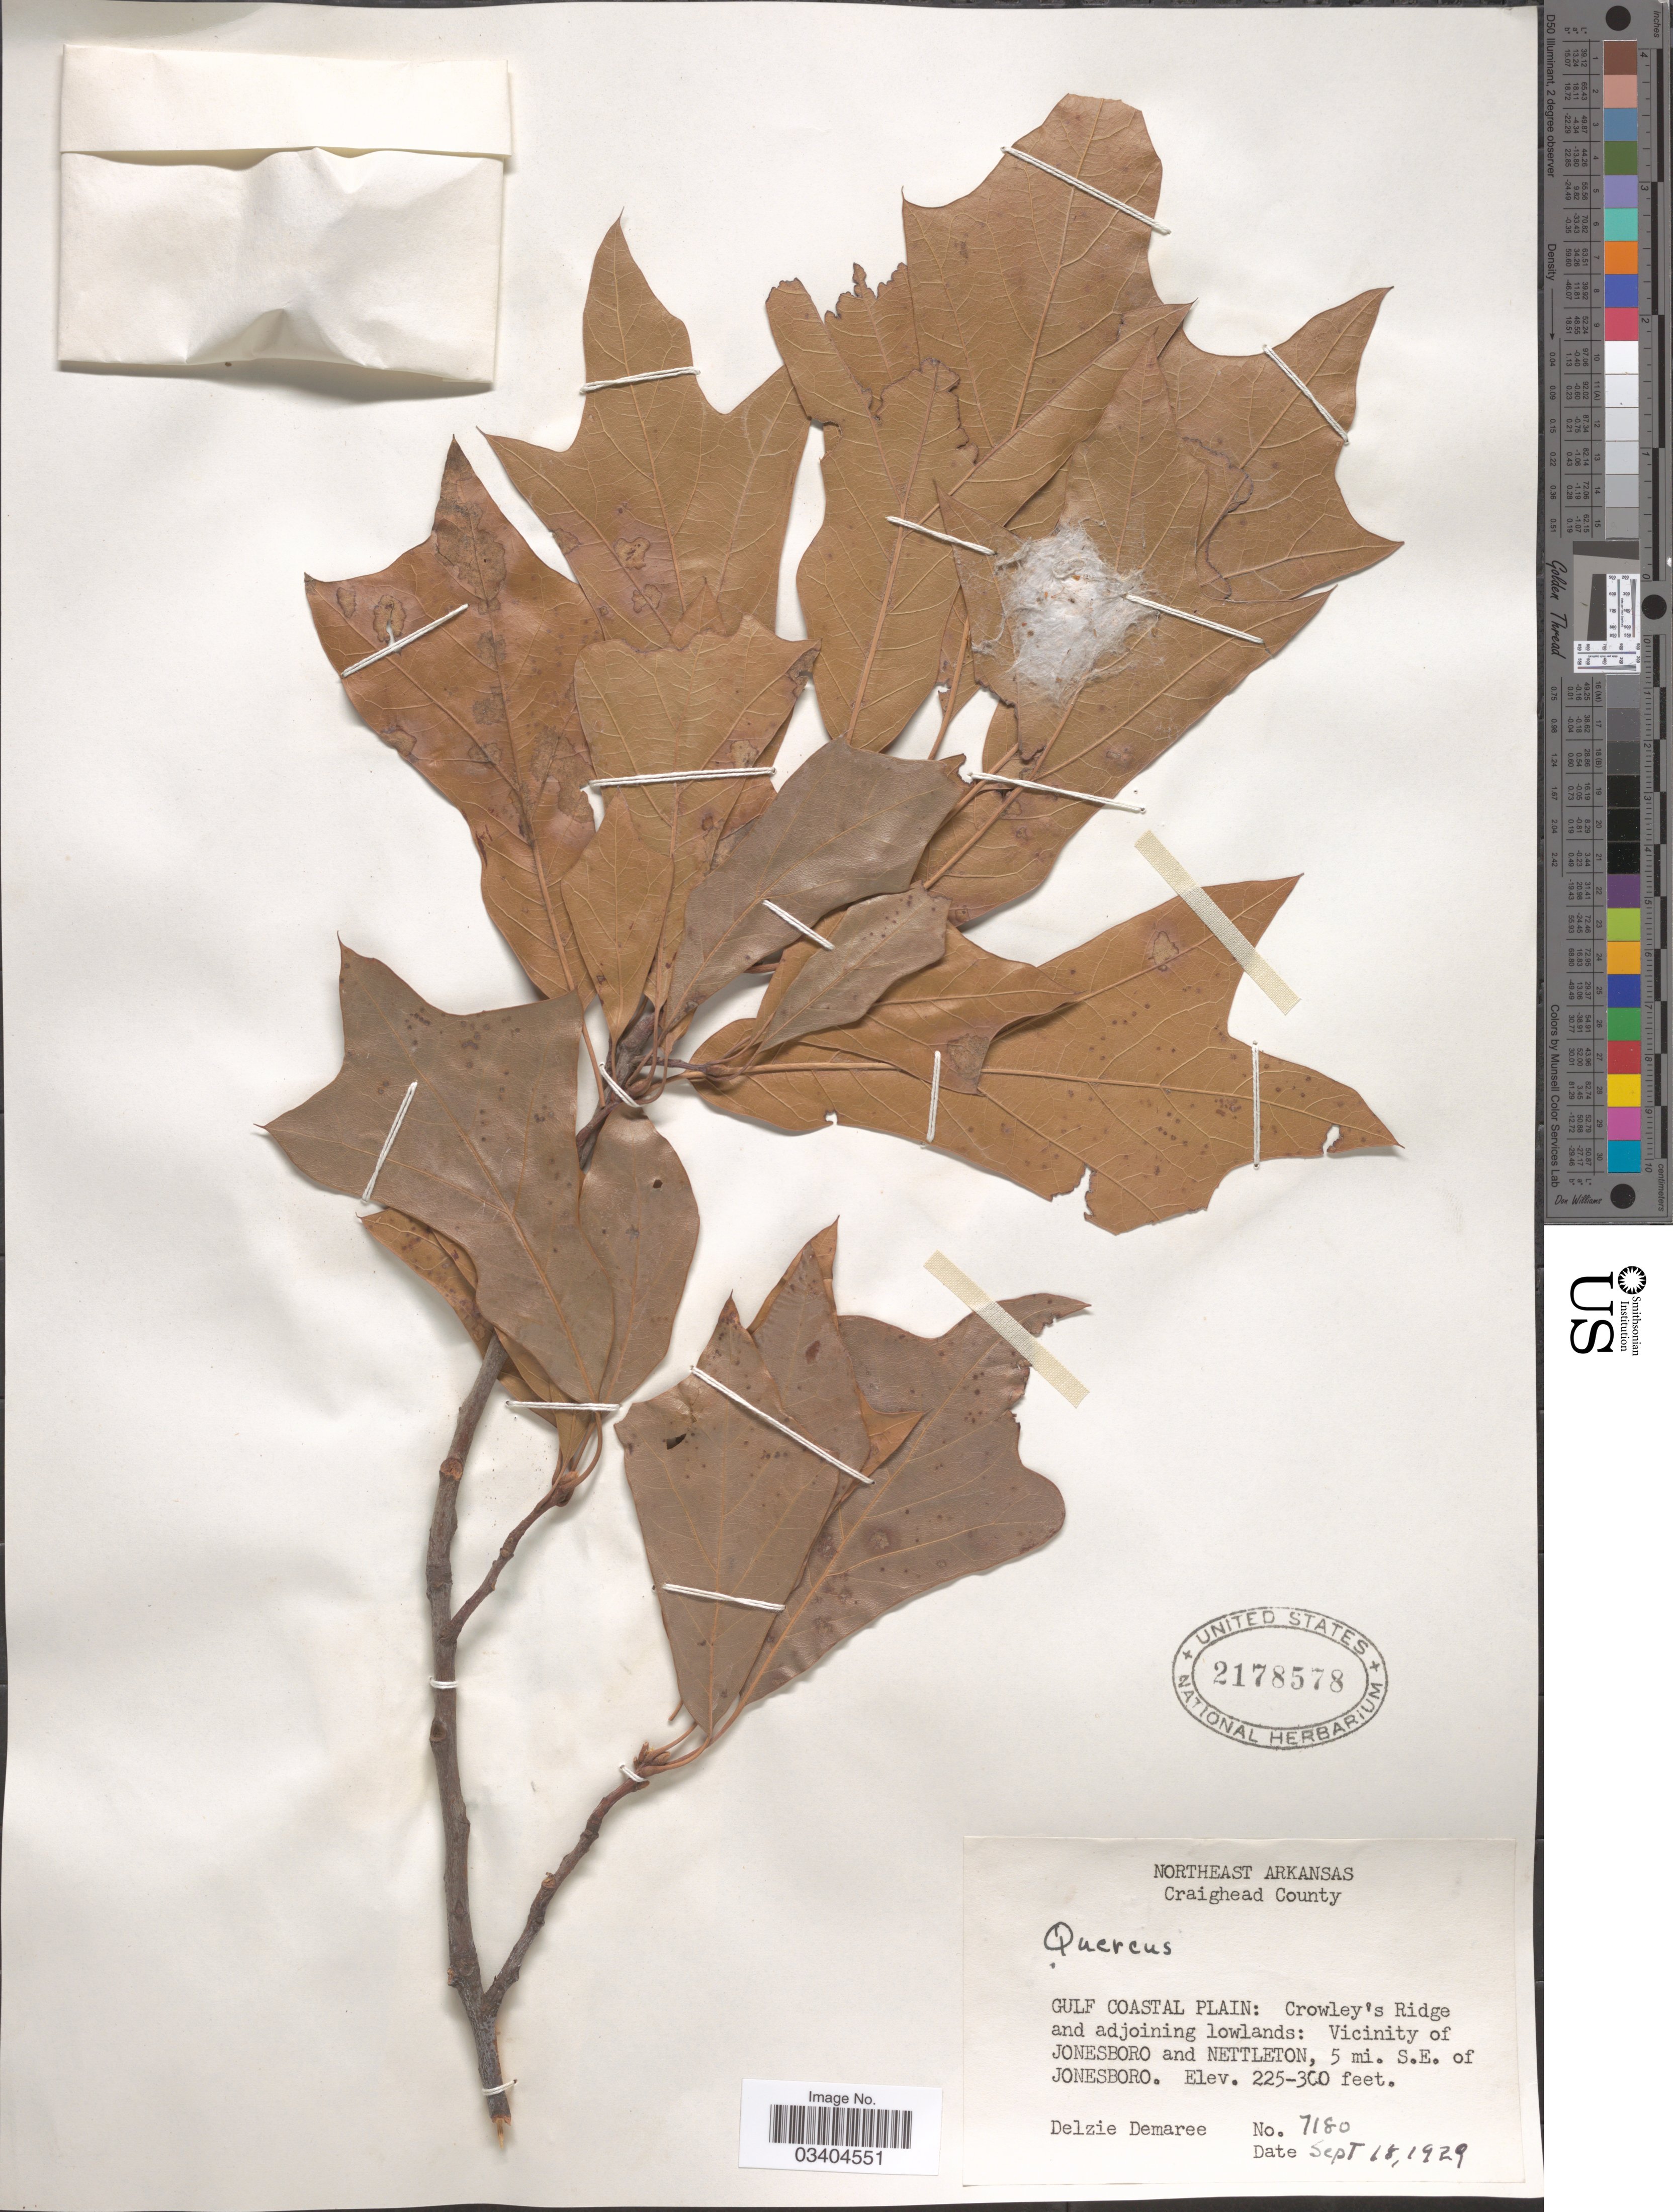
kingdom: Plantae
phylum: Tracheophyta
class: Magnoliopsida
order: Fagales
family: Fagaceae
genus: Quercus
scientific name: Quercus falcata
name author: Michx.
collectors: D. Demaree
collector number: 7180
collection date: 1929-09-18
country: United States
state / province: Arkansas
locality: Northeast Arkansas. Craighead County. Gulf Coastal Plain: Crowley's Ridge and adjoining lowlands. Vicinity of Jonesboro and Nettleton, 5 mi. S.E. of Jonesboro.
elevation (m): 69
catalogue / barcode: US 2178578